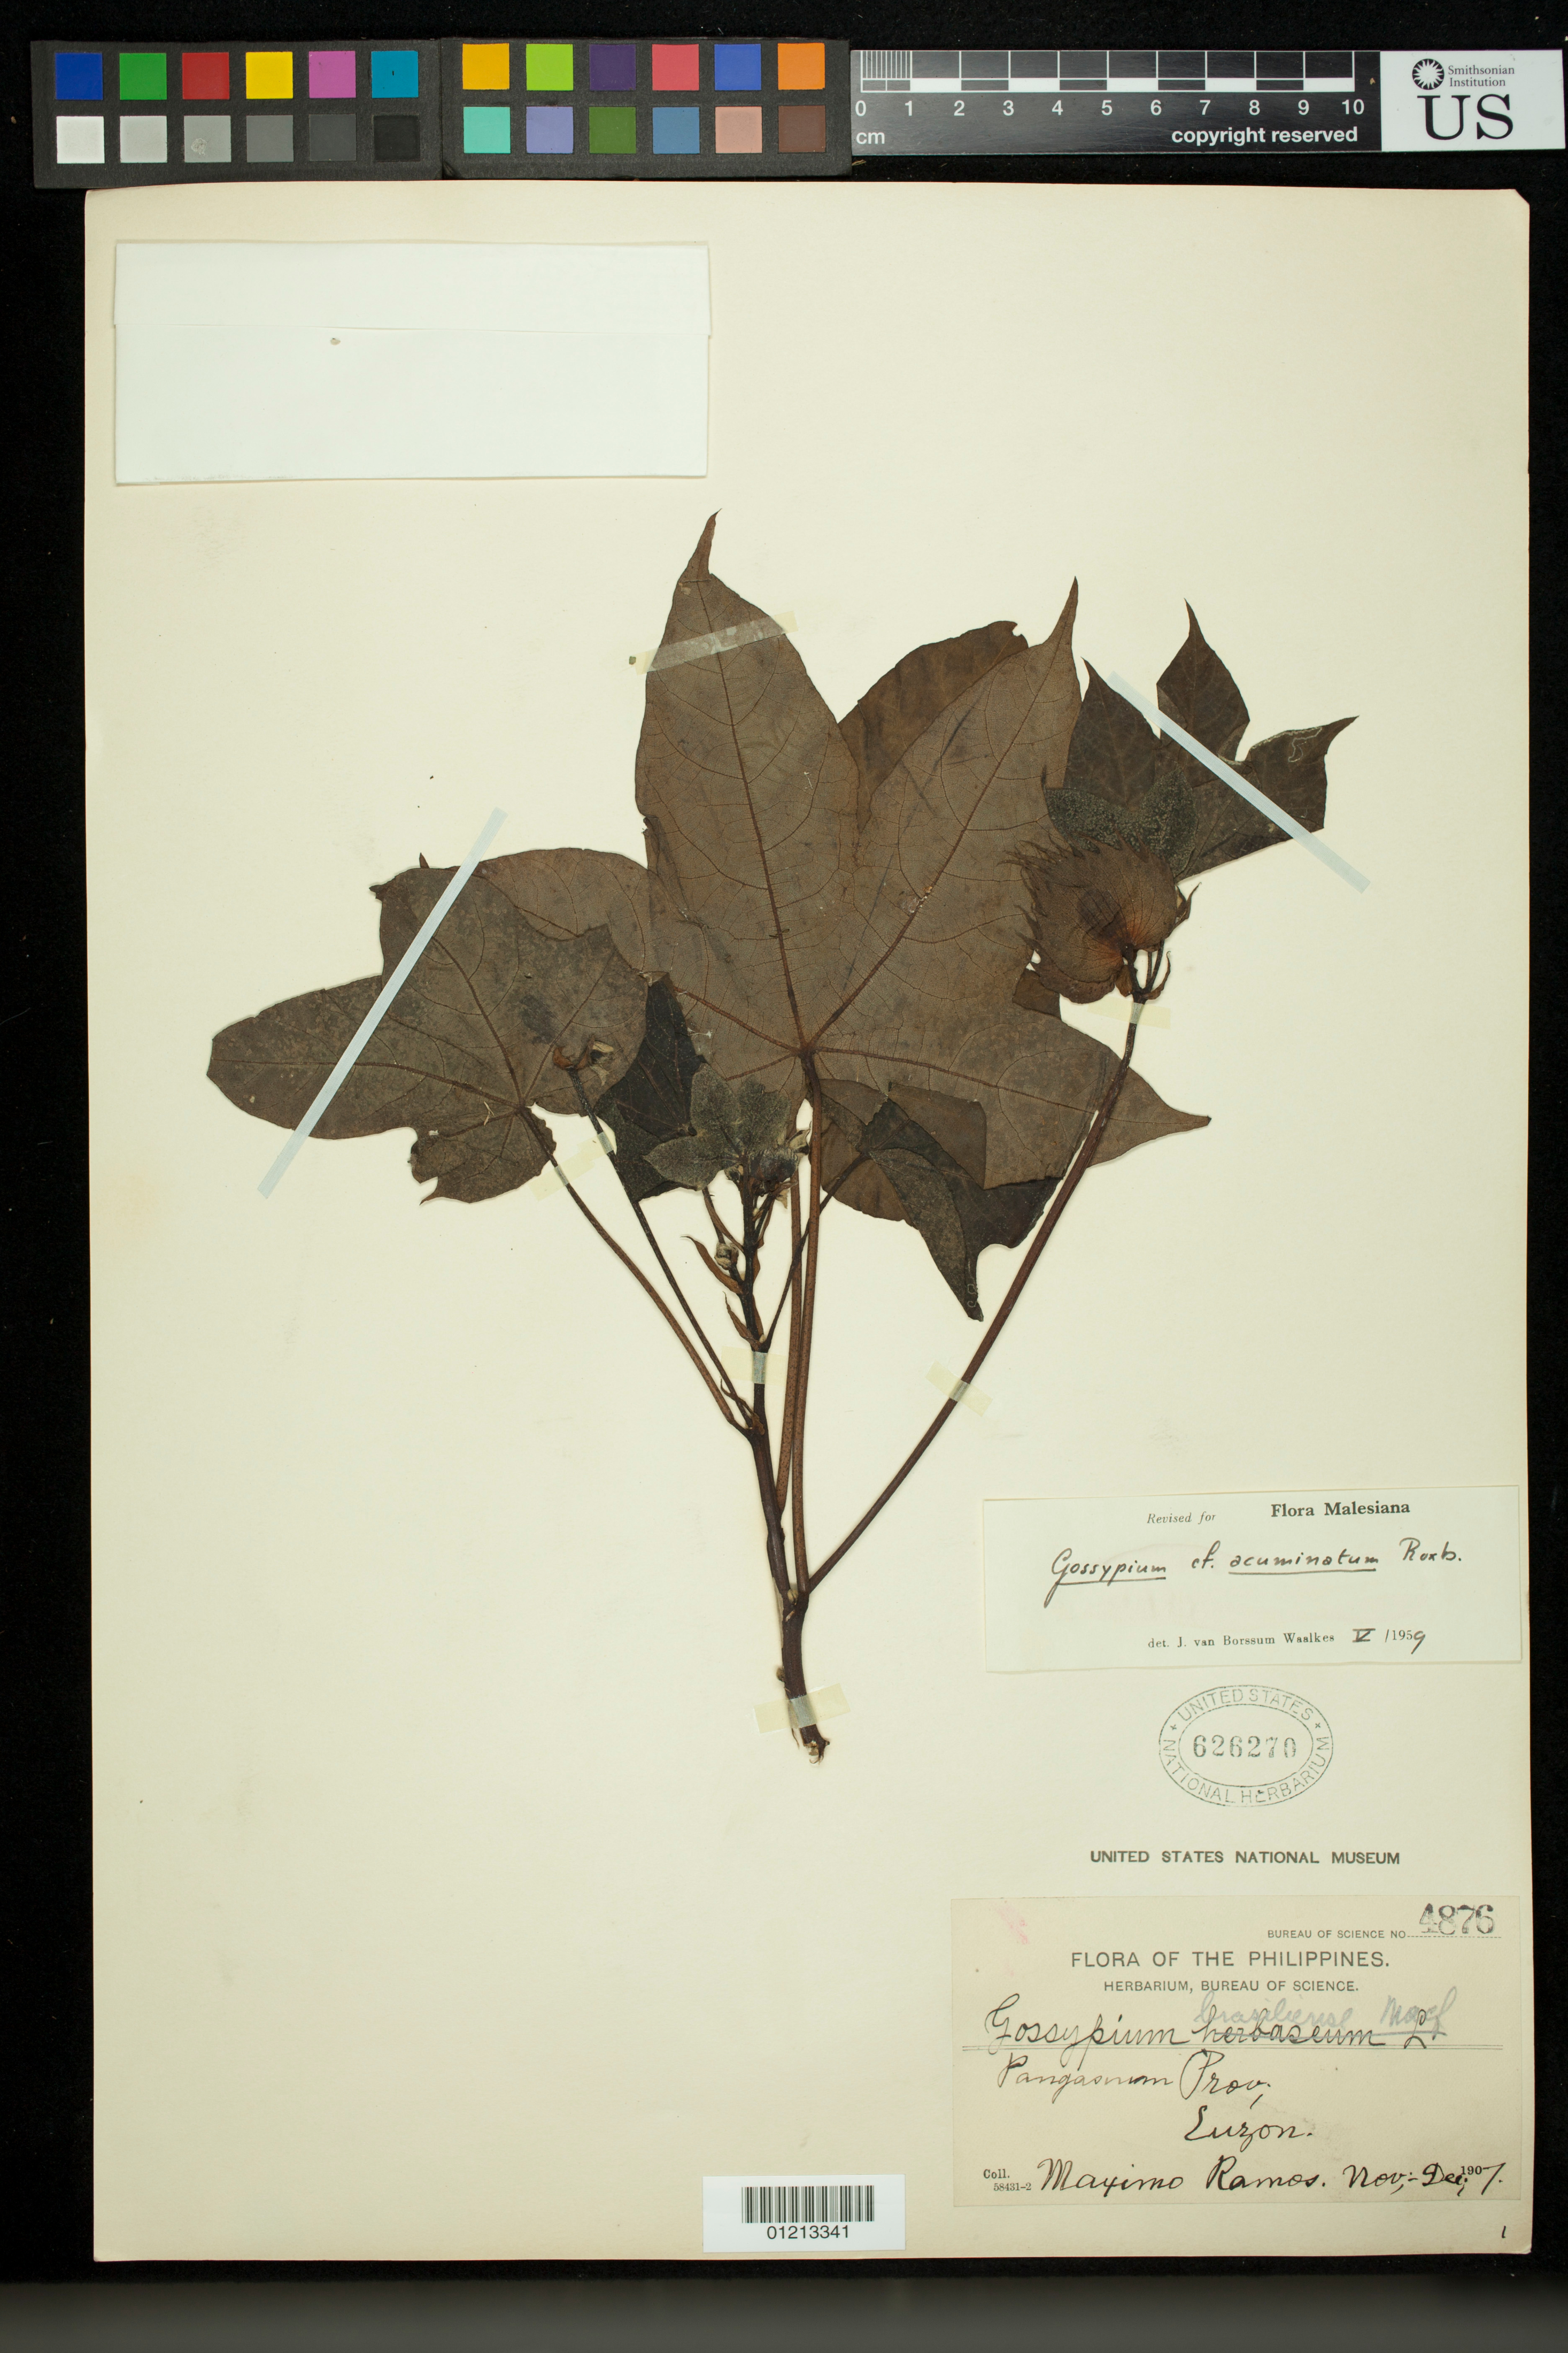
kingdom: Plantae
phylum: Tracheophyta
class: Magnoliopsida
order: Malvales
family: Malvaceae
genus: Gossypium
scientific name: Gossypium acuminatum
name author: Roxb. ex G. Don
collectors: M. Ramos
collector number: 4876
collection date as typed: Nov 1907 to -- Dec 1907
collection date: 1907-11/1907-12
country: Philippines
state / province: Ilocos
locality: Pangasinan Prov., Luzon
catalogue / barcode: US 626270